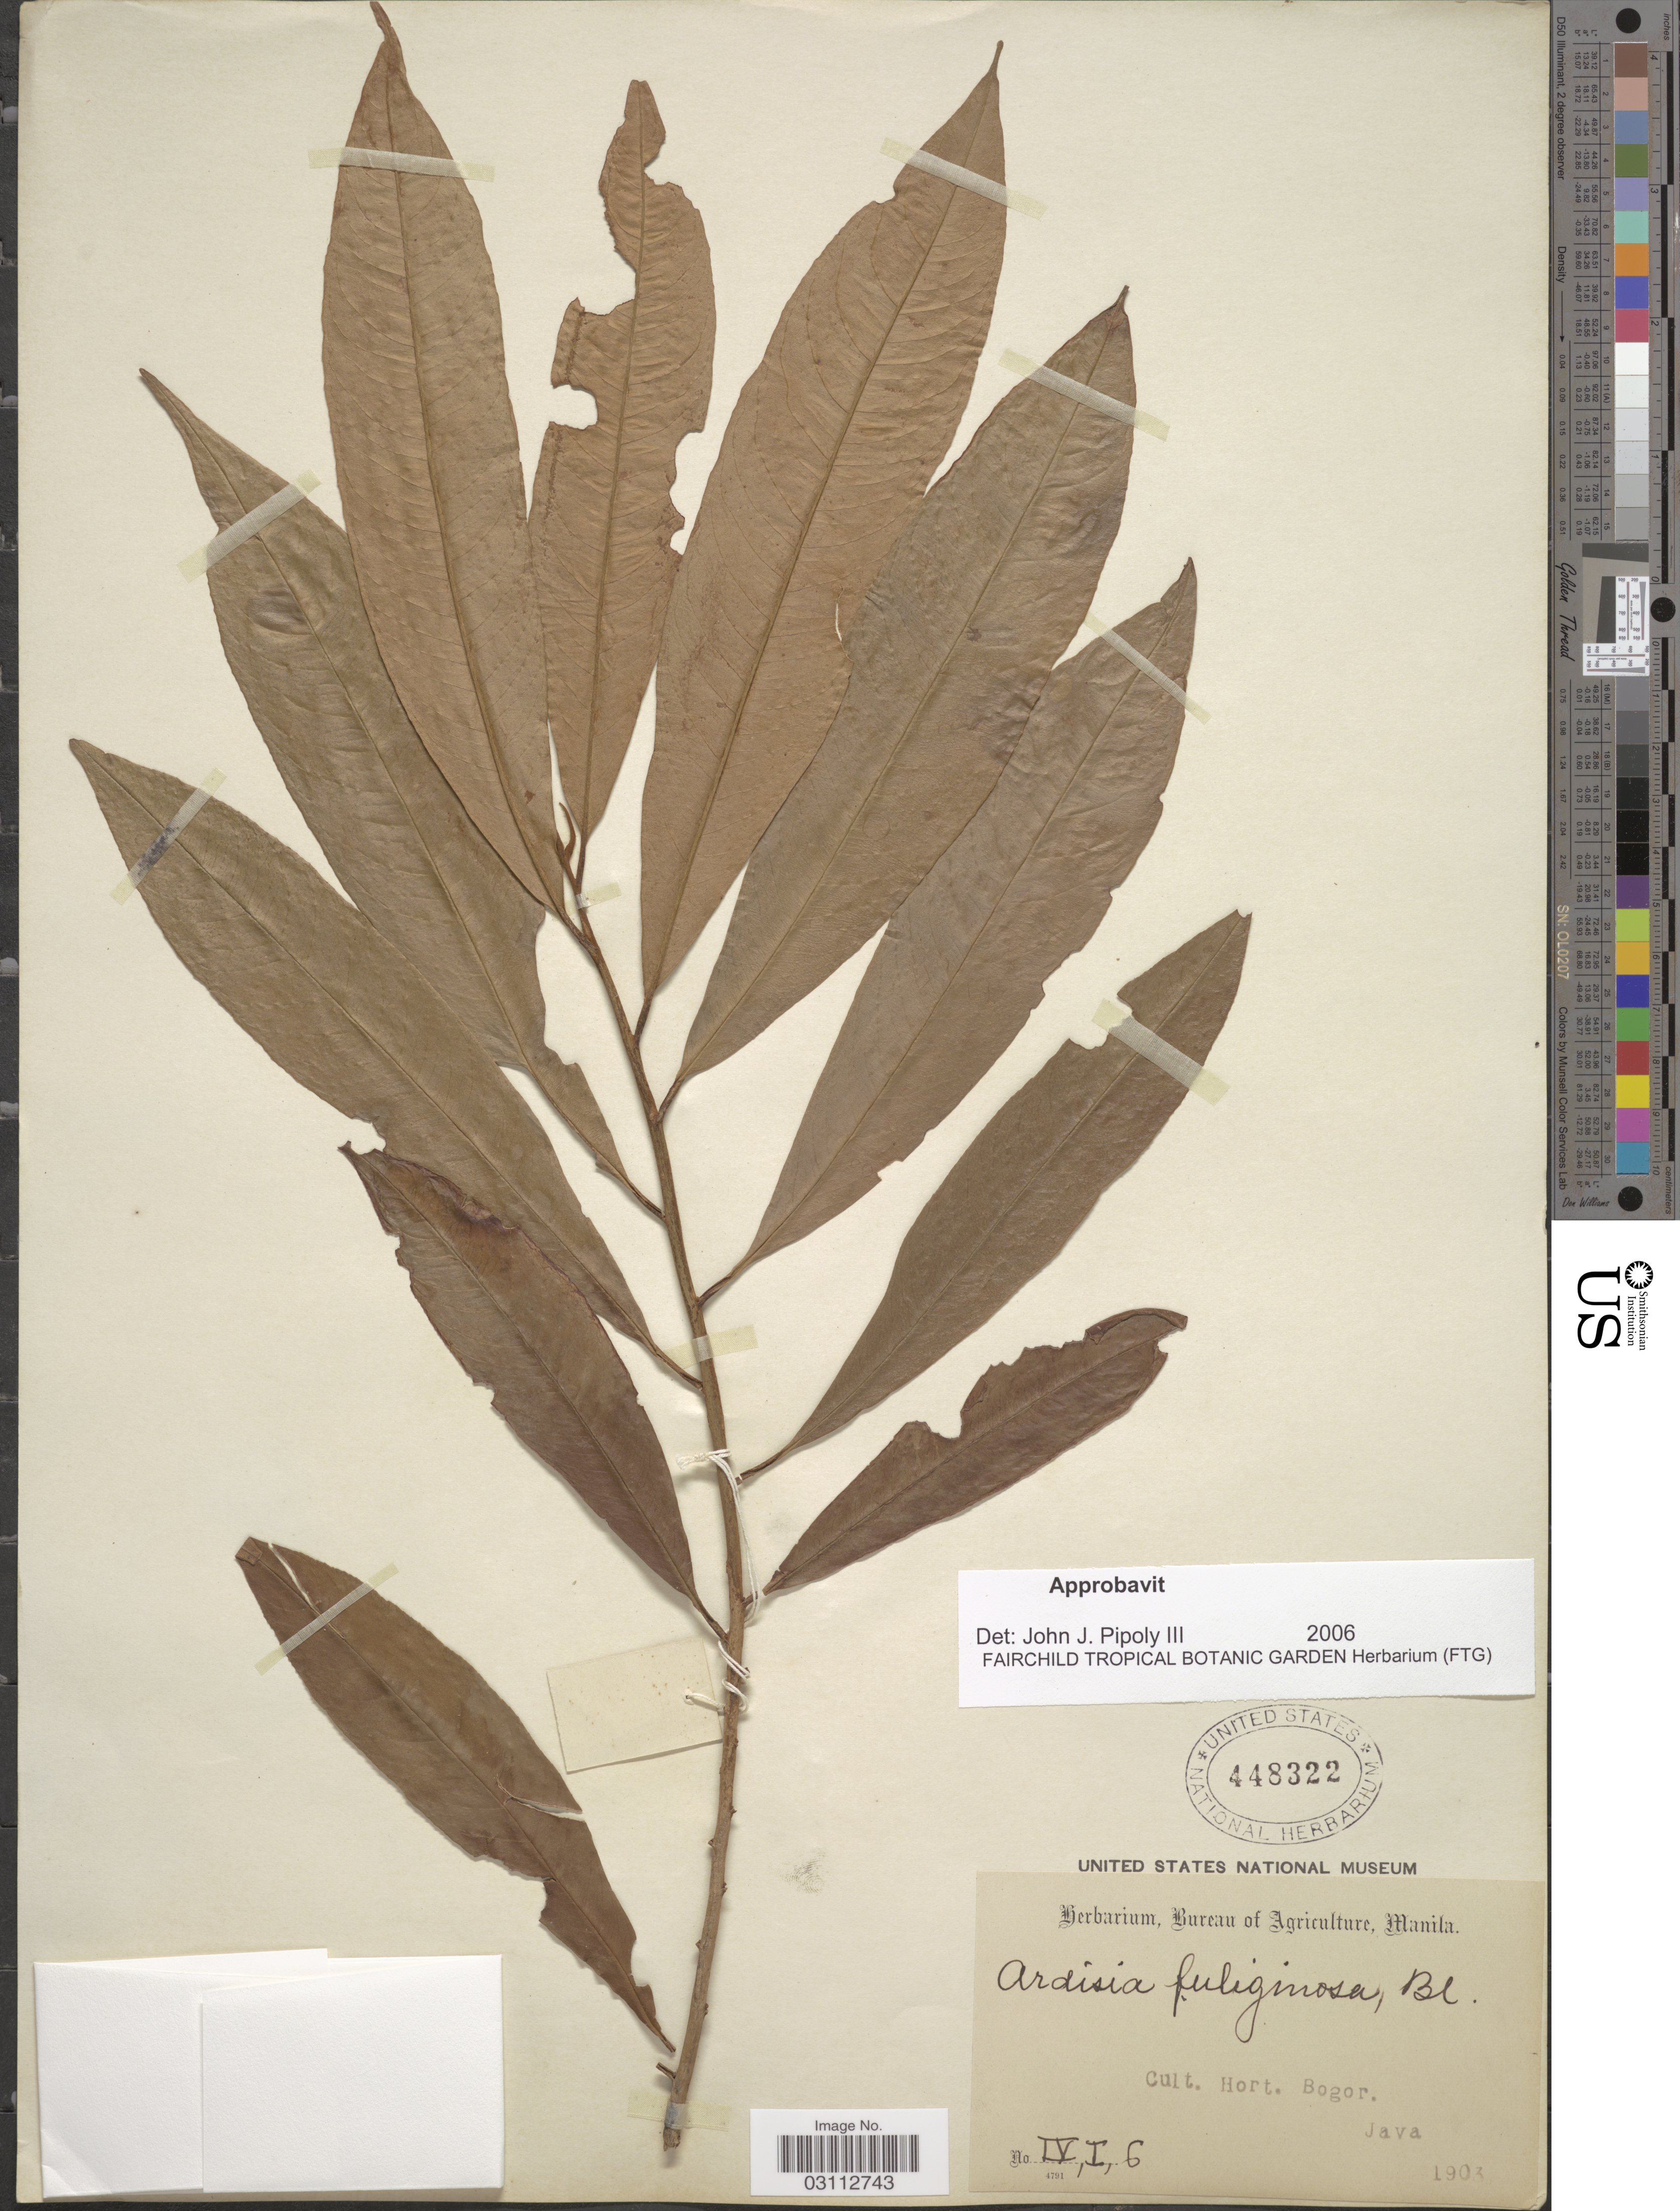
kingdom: Plantae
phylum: Tracheophyta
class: Magnoliopsida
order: Ericales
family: Primulaceae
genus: Ardisia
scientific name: Ardisia fuliginosa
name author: Blume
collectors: Ex herb. Bureau of Agriculture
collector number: IV,I,6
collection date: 1903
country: Indonesia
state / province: Java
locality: Cult. Hort. Bogor. Java.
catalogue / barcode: US 448322